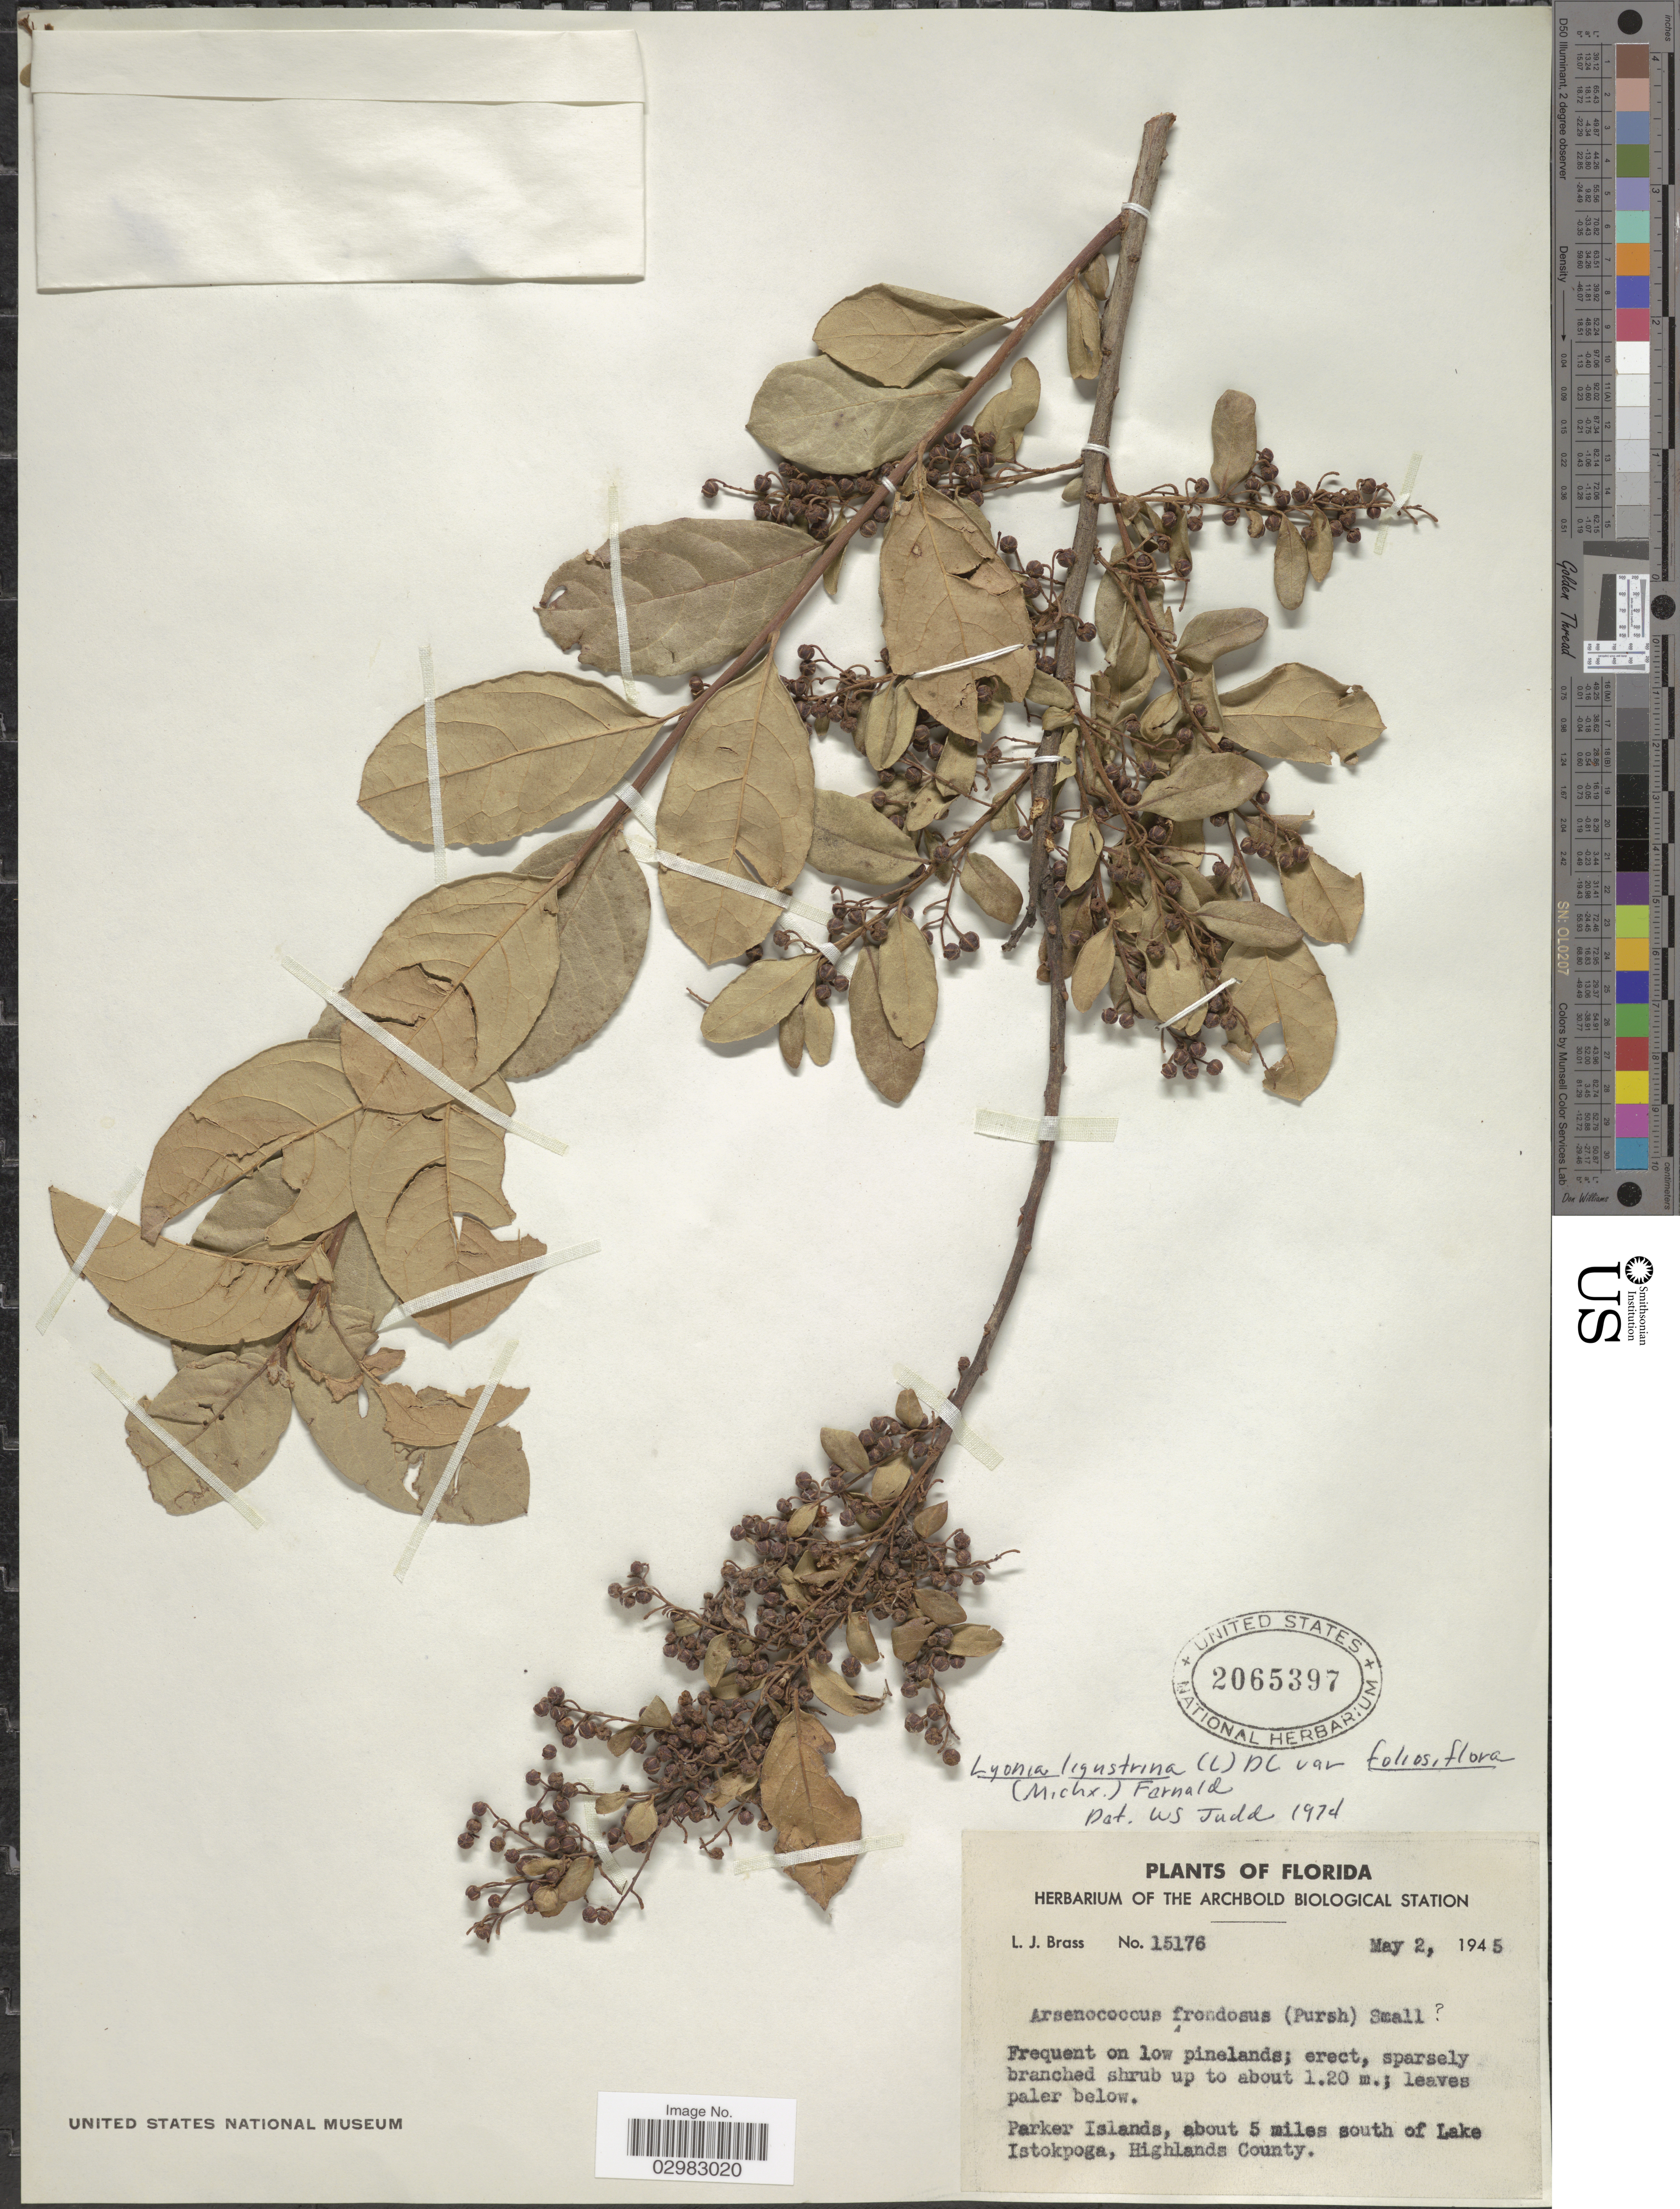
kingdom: Plantae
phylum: Tracheophyta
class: Magnoliopsida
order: Ericales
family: Ericaceae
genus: Lyonia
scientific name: Lyonia ligustrina var. ligustrina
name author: (L.) DC.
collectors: L. J. Brass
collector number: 15176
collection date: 1945-05-02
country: United States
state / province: Florida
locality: Parker Islands, about 5 miles south of Lake Istokpoga, Highlands County.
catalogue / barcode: US 2065397